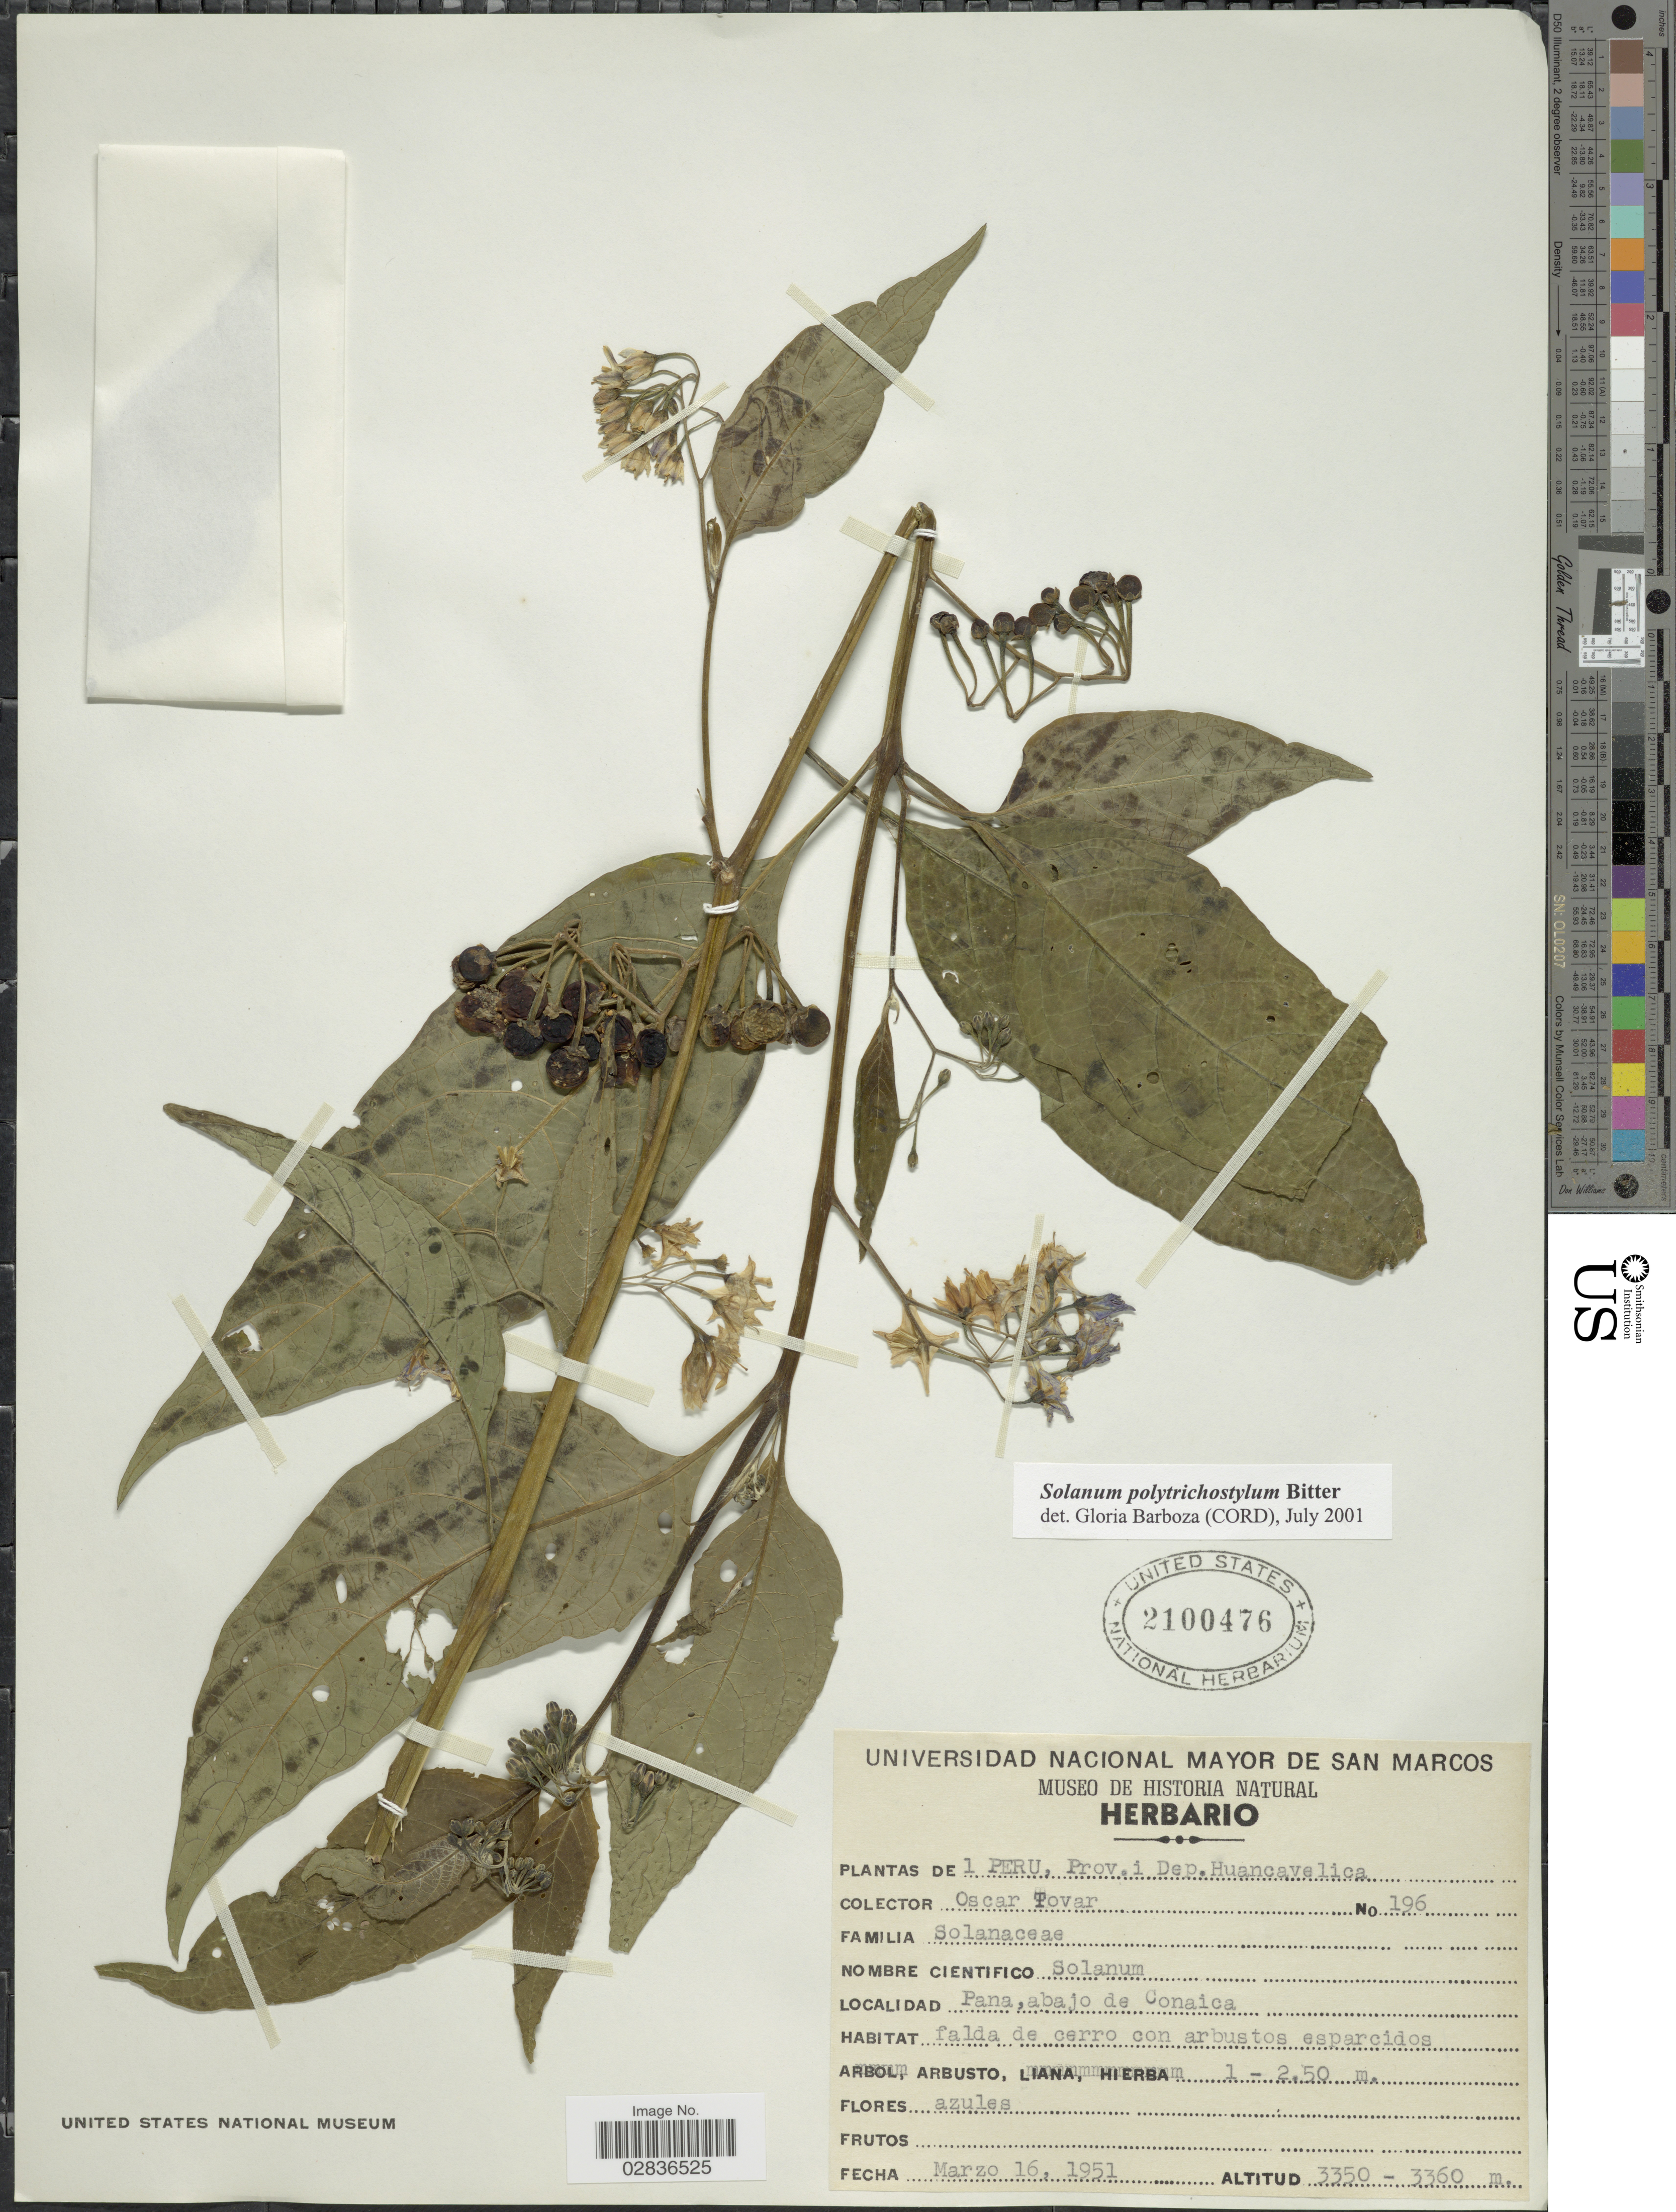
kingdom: Plantae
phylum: Tracheophyta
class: Magnoliopsida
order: Solanales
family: Solanaceae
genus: Solanum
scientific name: Solanum polytrichostylum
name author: Bitter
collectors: Ó. Tovar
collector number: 196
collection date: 1951-03-16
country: Peru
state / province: Huancavelica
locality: Prov. i Dep. Huancavelica. Pana, abajo de Conaica.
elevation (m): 3350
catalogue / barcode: US 2100476